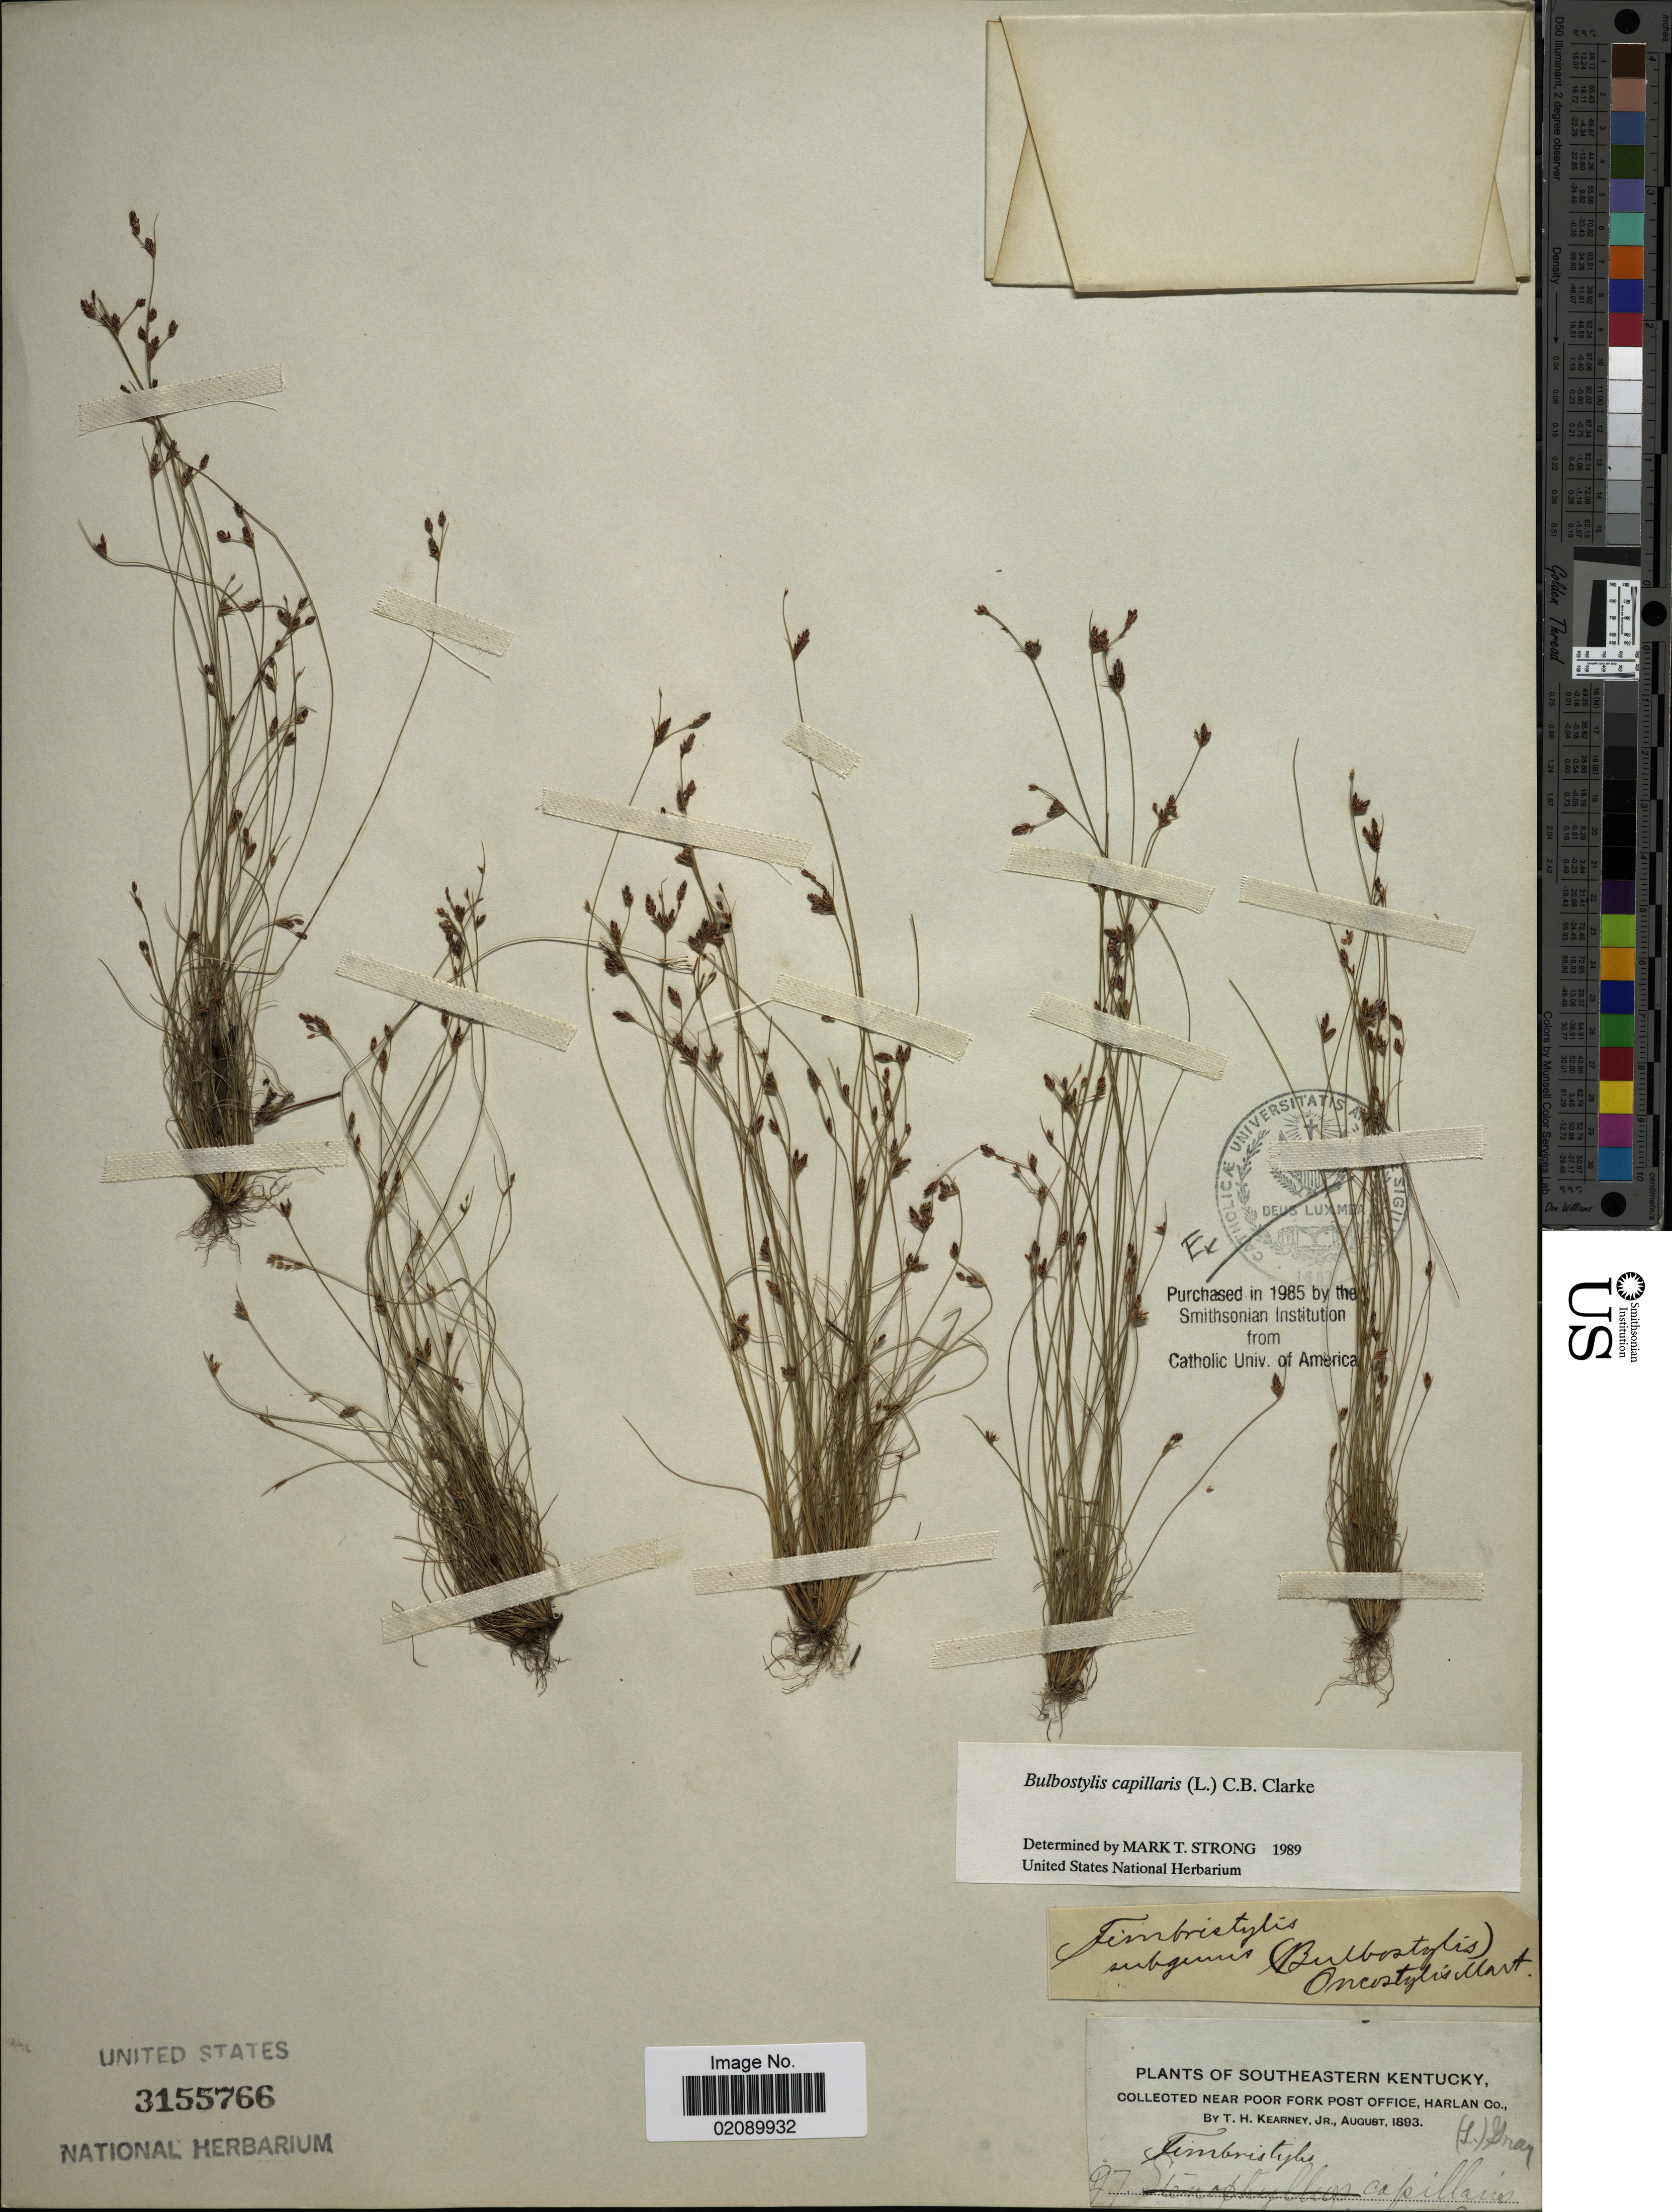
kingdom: Plantae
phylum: Tracheophyta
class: Liliopsida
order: Poales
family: Cyperaceae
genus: Bulbostylis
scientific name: Bulbostylis capillaris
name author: (L.) Kunth ex C.B. Clarke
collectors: T. H. Kearney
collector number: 97*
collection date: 1893-08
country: United States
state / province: Kentucky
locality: Southeastern Kentucky. Near Poor Fork Post Office, Harlan Co.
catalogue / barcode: US 3155766